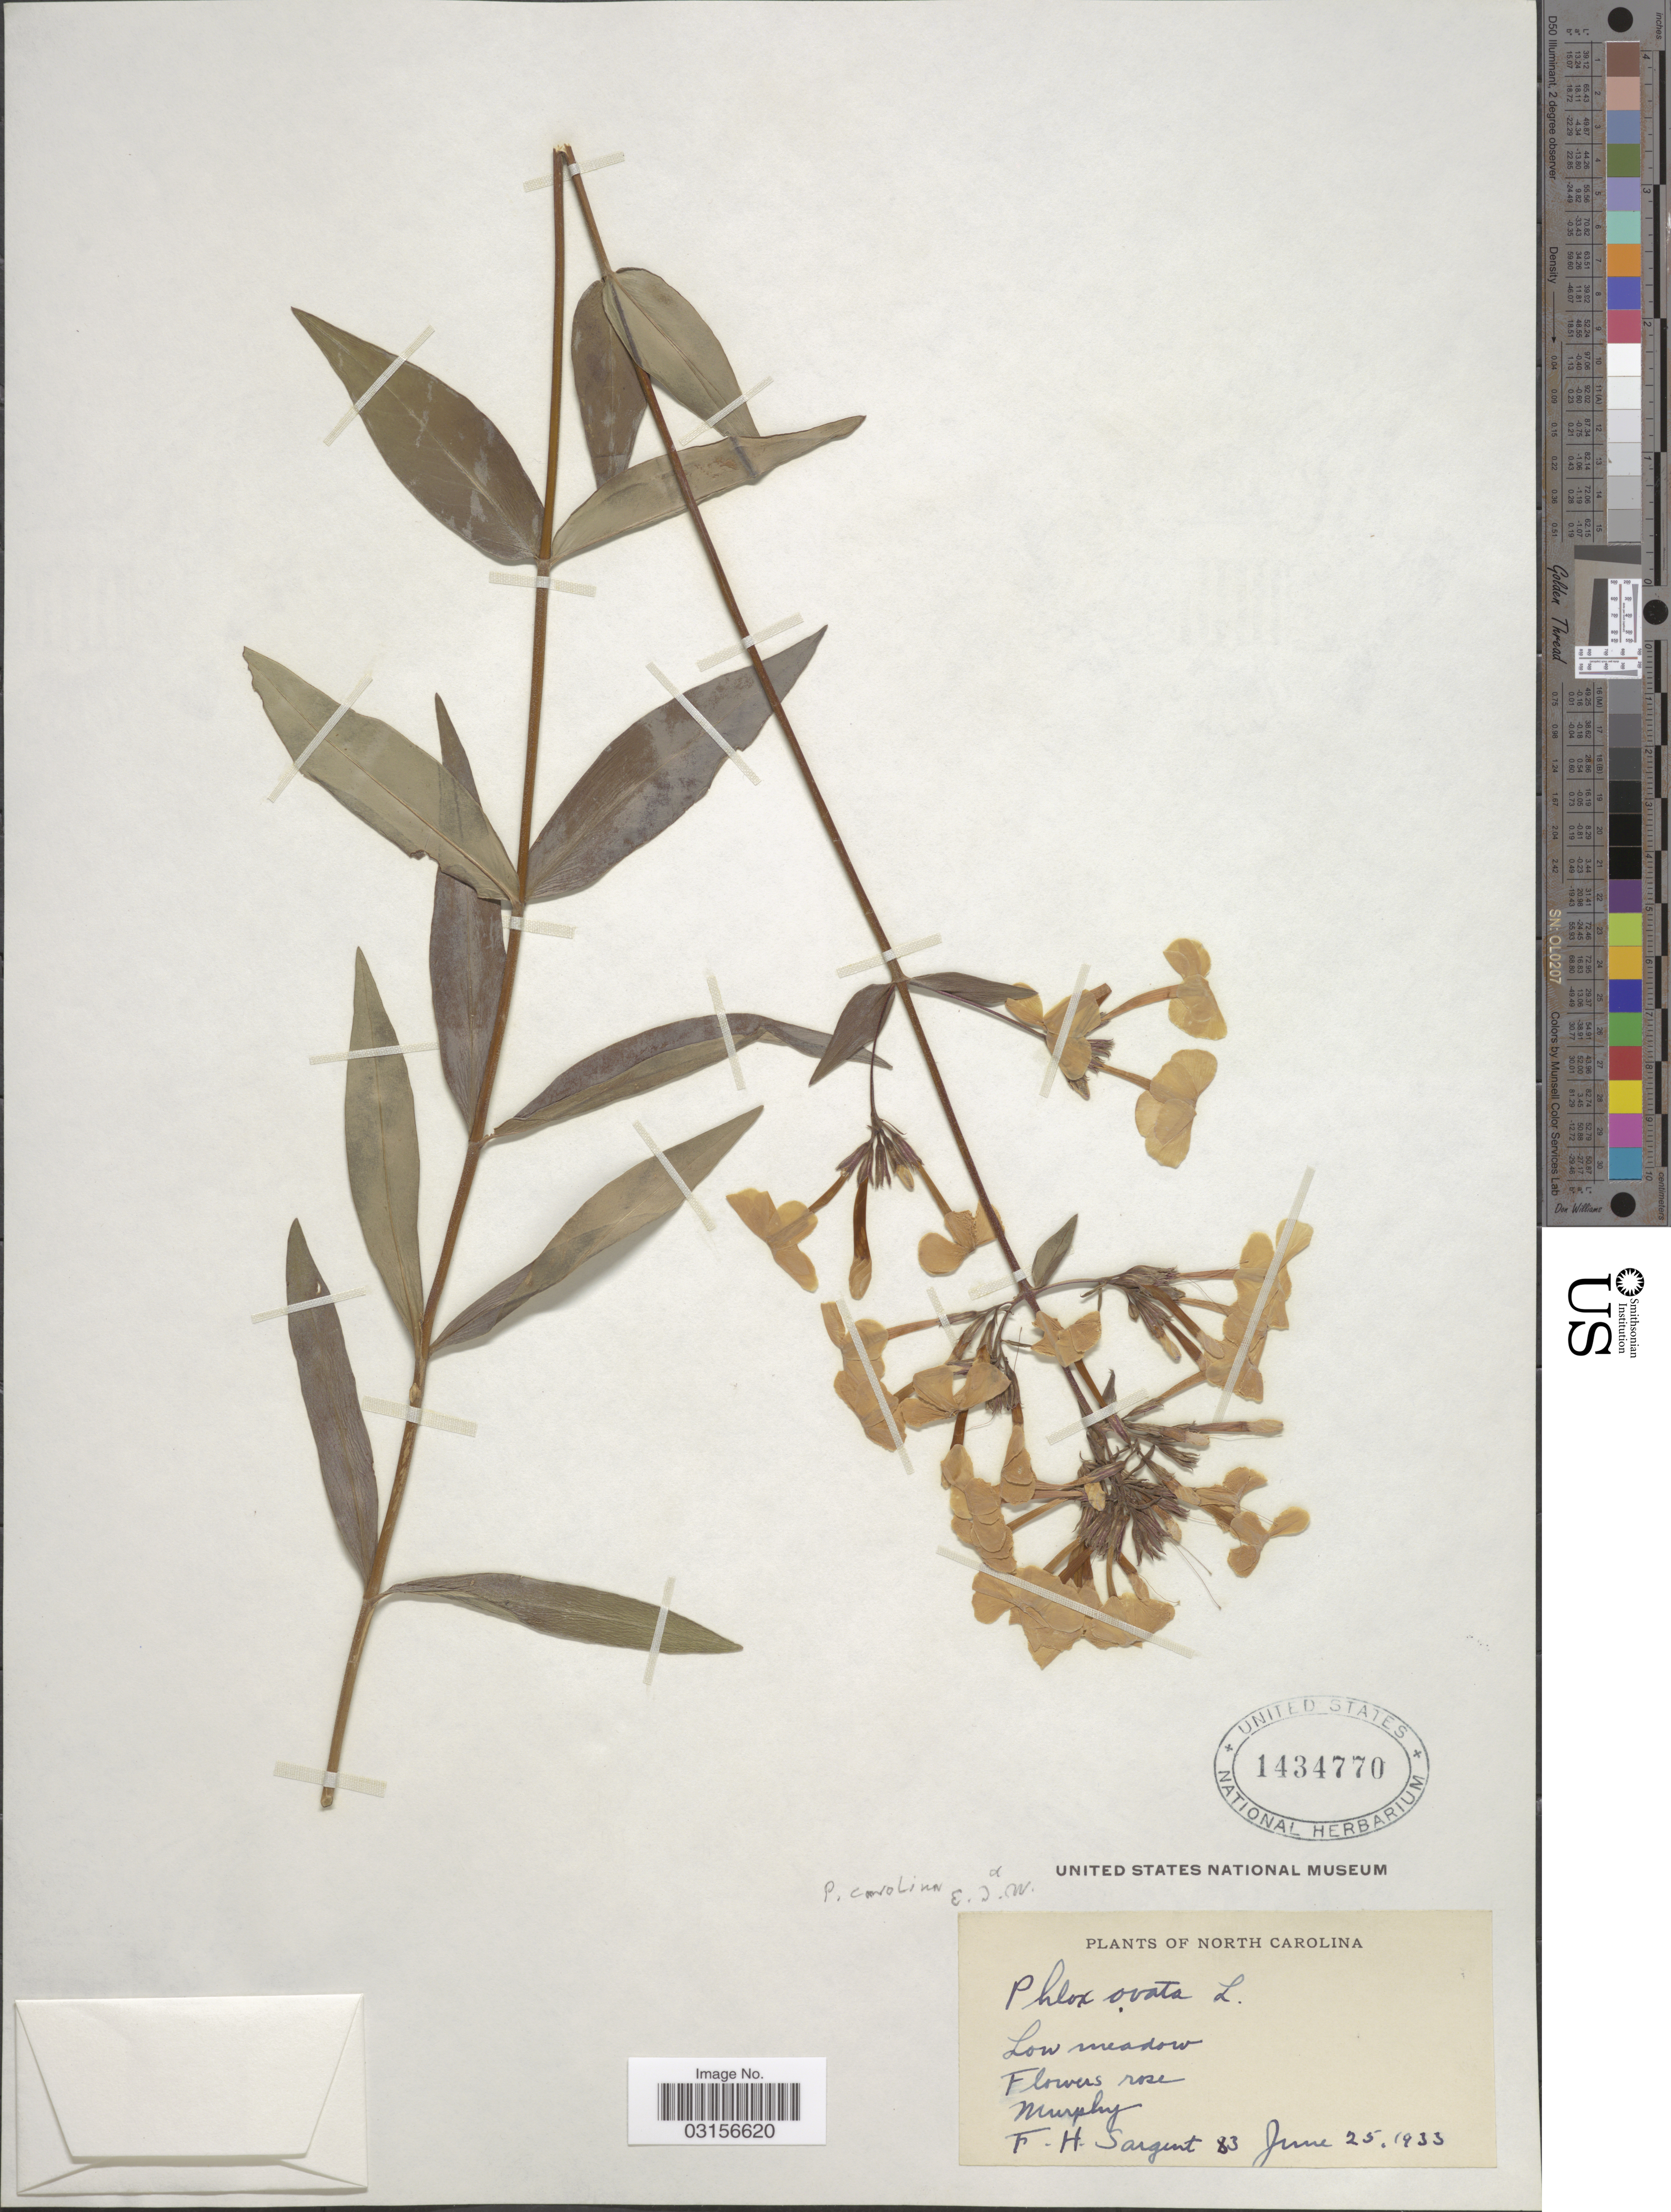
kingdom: Plantae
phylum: Tracheophyta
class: Magnoliopsida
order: Ericales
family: Polemoniaceae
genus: Phlox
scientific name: Phlox carolina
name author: L.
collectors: F. H. Sargent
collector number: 83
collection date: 1933-06-25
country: United States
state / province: North Carolina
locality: Murphy.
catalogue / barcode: US 1434770